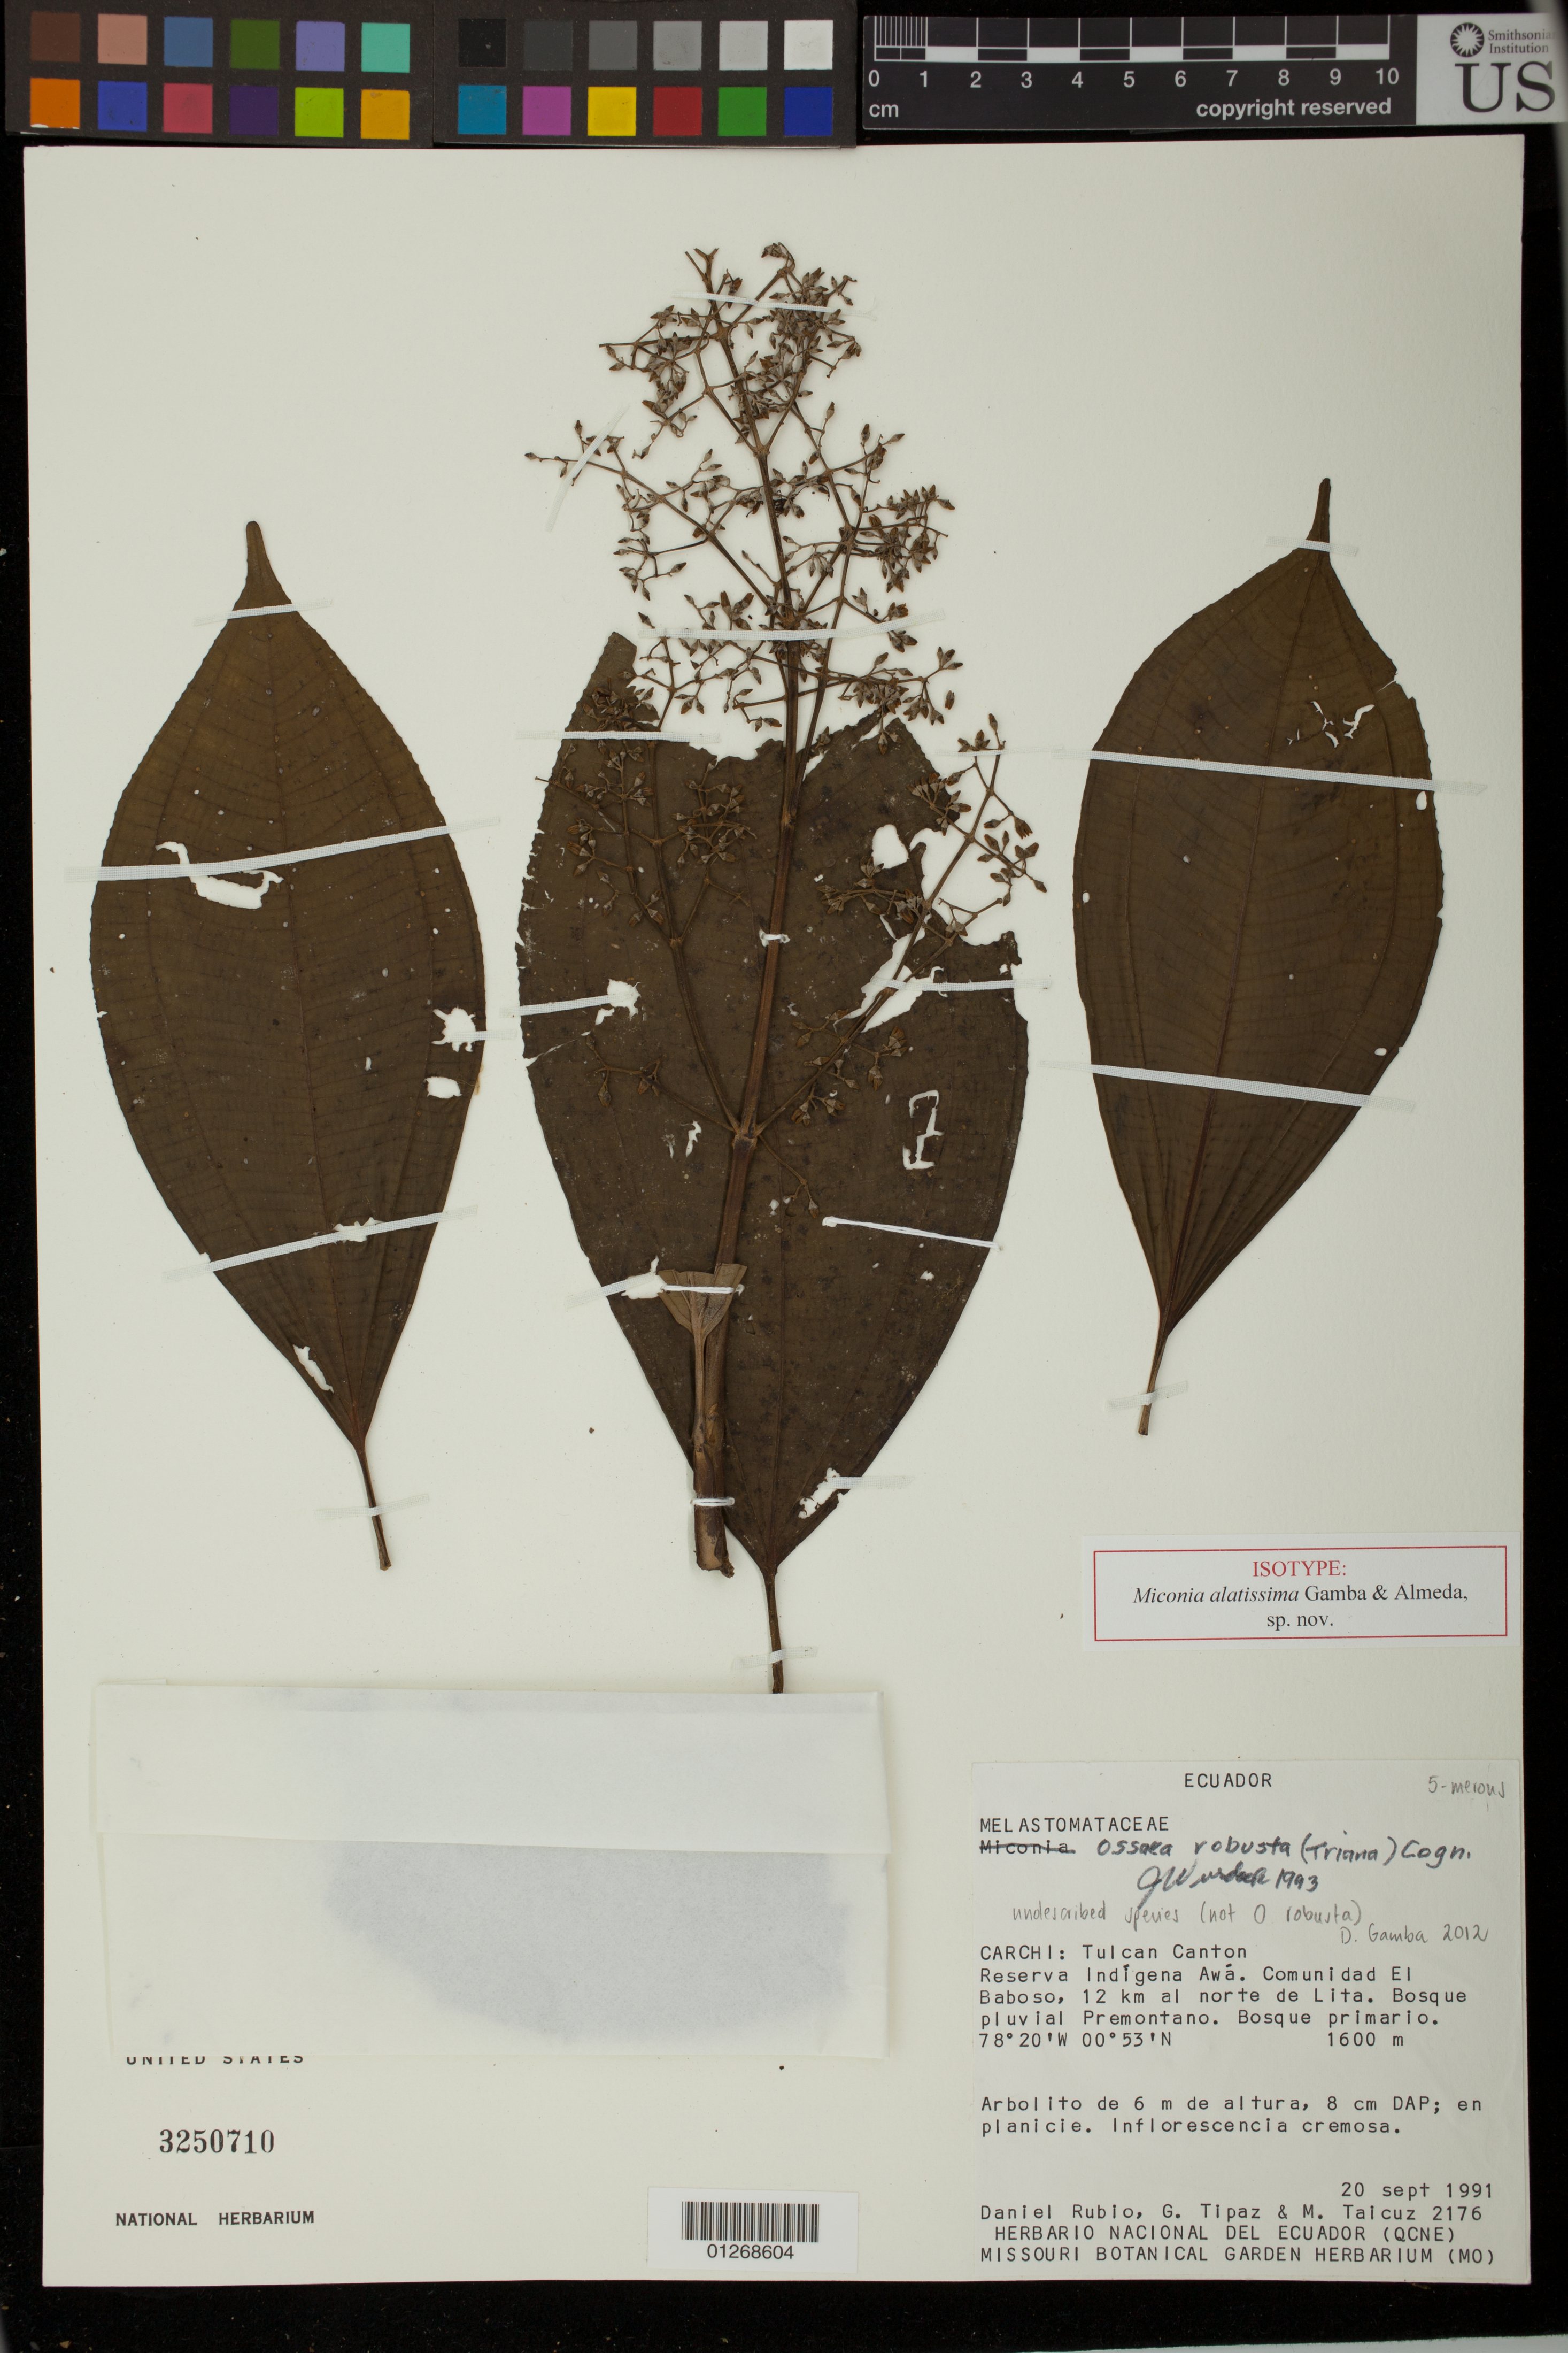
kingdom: Plantae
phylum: Tracheophyta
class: Magnoliopsida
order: Myrtales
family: Melastomataceae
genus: Miconia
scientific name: Miconia alatissima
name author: Gamba & Almeda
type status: Isotype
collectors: D. Rubio, G. Tipaz & M. Taicuz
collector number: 2176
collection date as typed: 20 Sep 1991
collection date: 1991-09-20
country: Ecuador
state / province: Carchi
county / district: Tulcan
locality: Carchi: Tulcan Canton. Reserva Indígena Awá. Comunidad El Baboso, 12 km al N de Lita.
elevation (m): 1600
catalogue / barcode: US 3250710